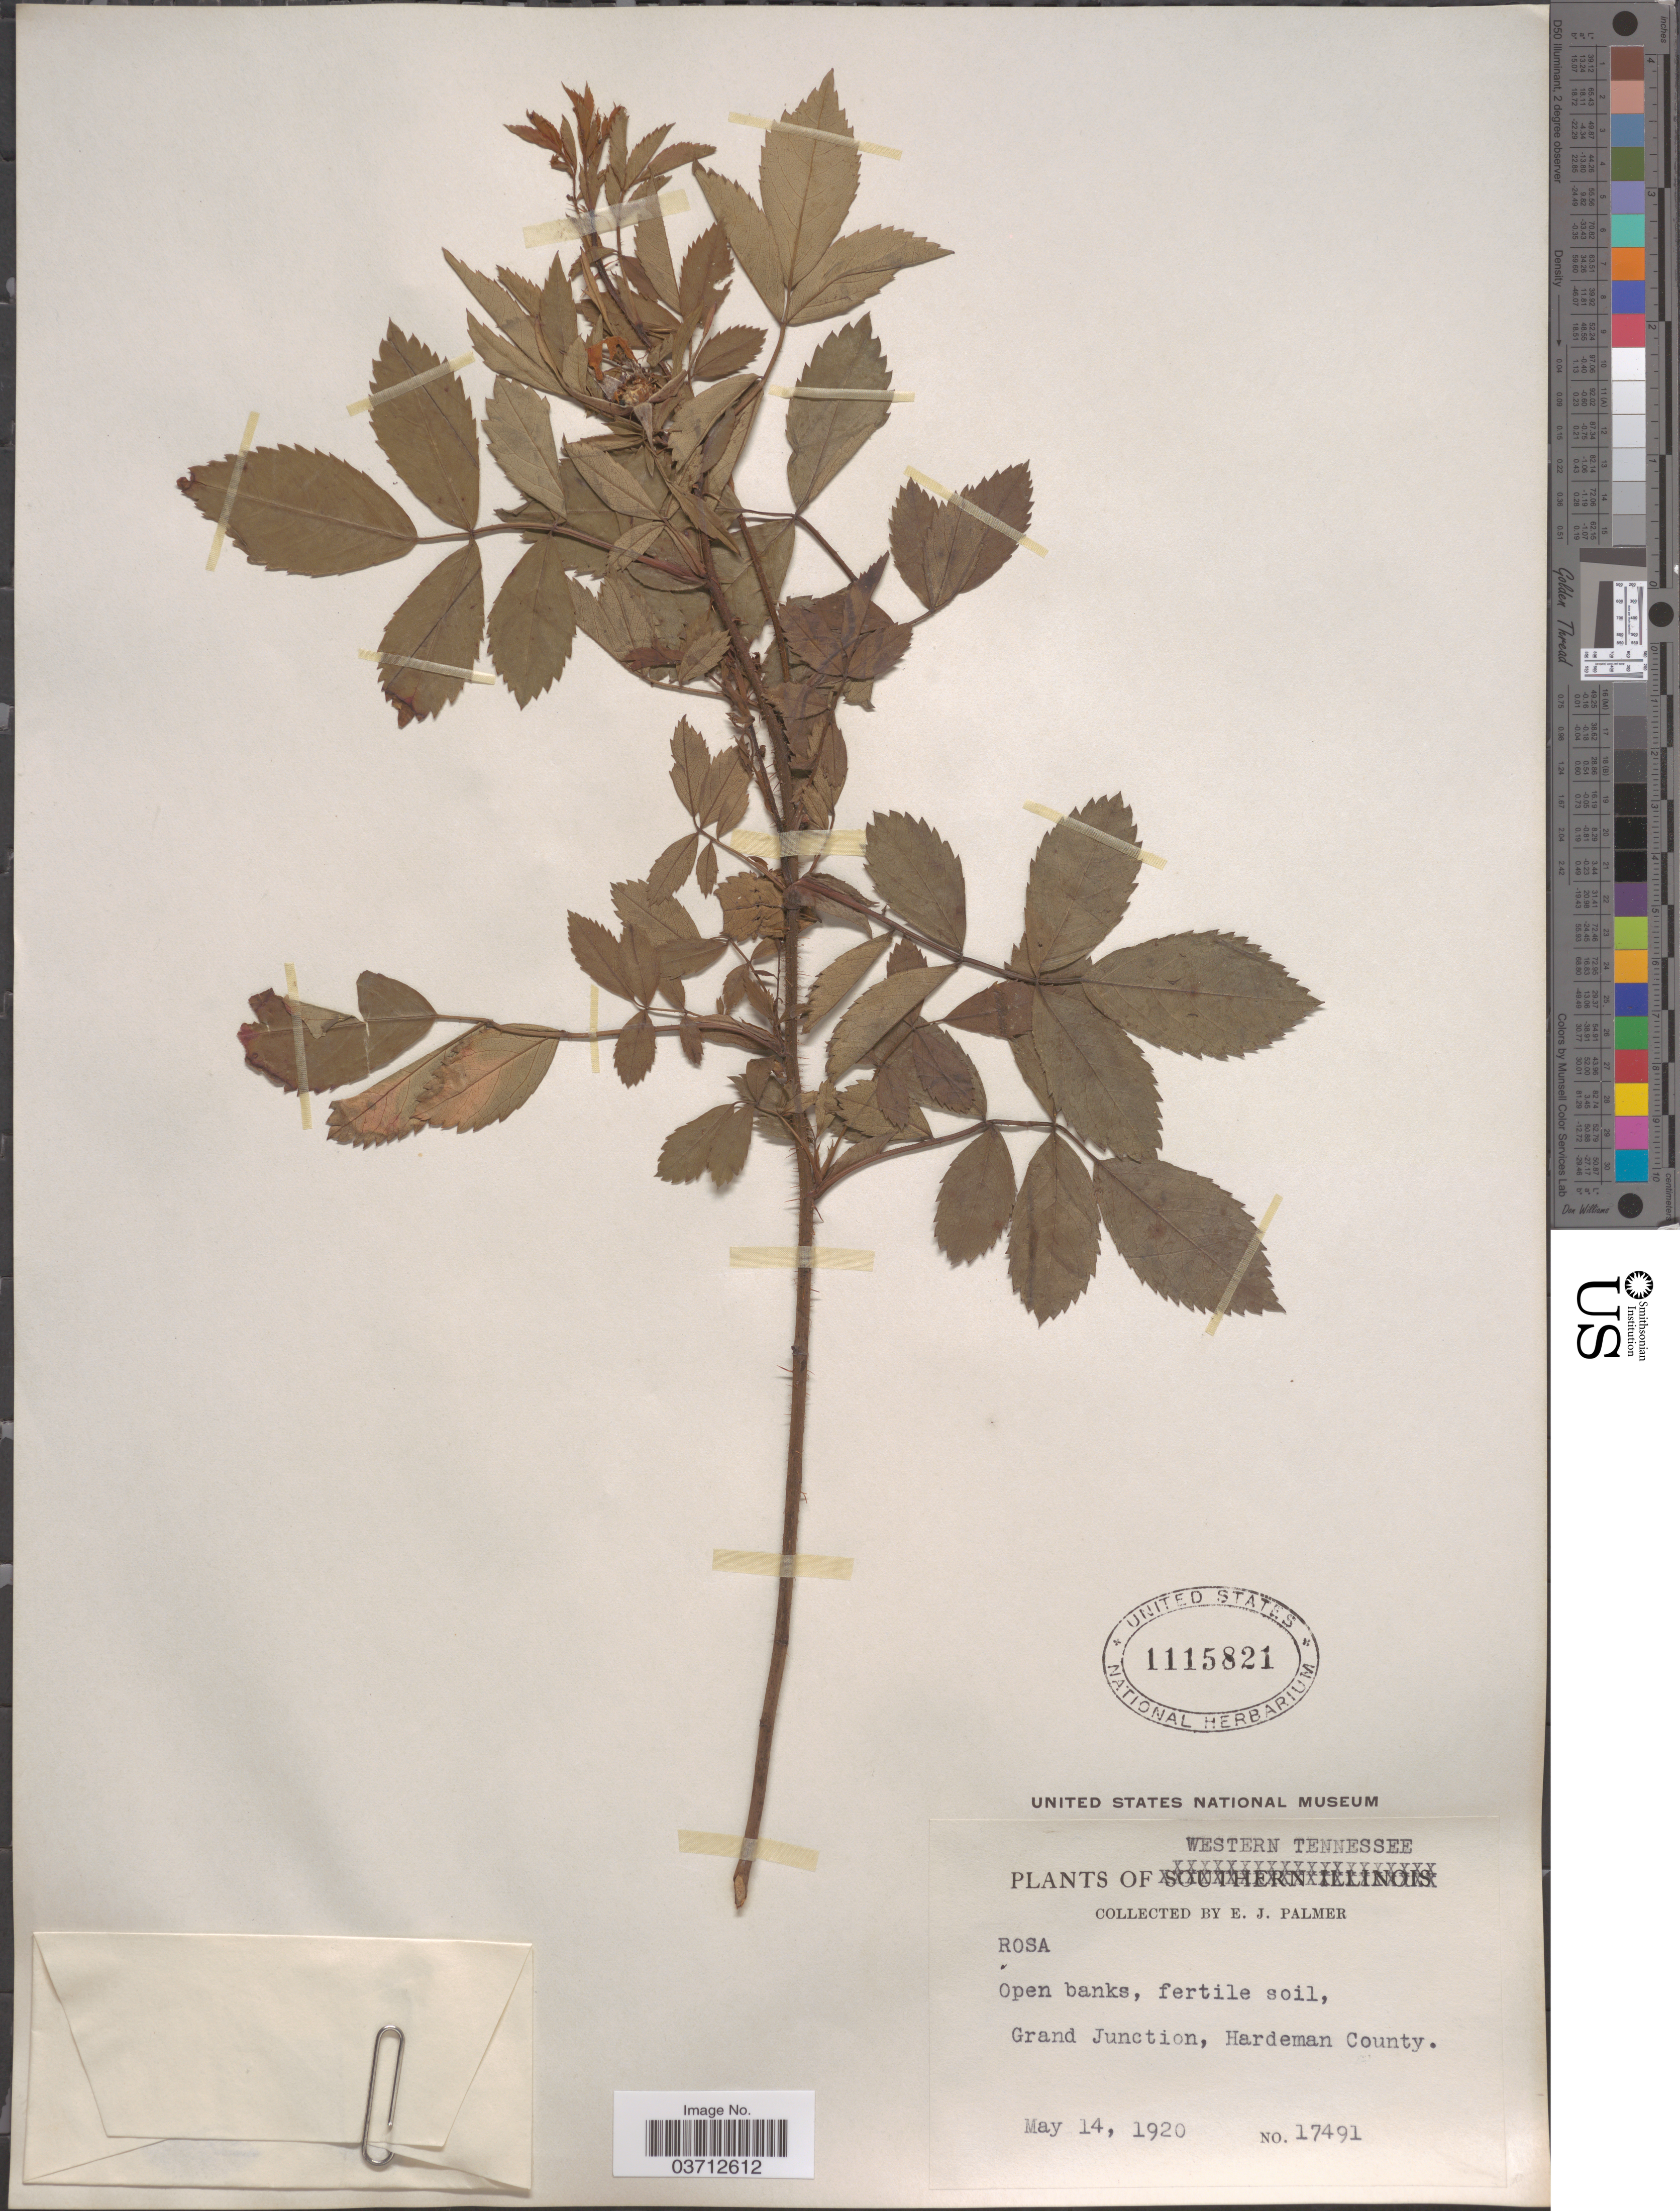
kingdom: Plantae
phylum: Tracheophyta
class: Magnoliopsida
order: Rosales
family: Rosaceae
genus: Rosa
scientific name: Rosa sp.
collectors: E. J. Palmer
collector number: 17491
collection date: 1920-05-14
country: United States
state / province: Tennessee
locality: Western Tennessee. Grand Junction, Hardeman County.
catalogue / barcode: US 1115821